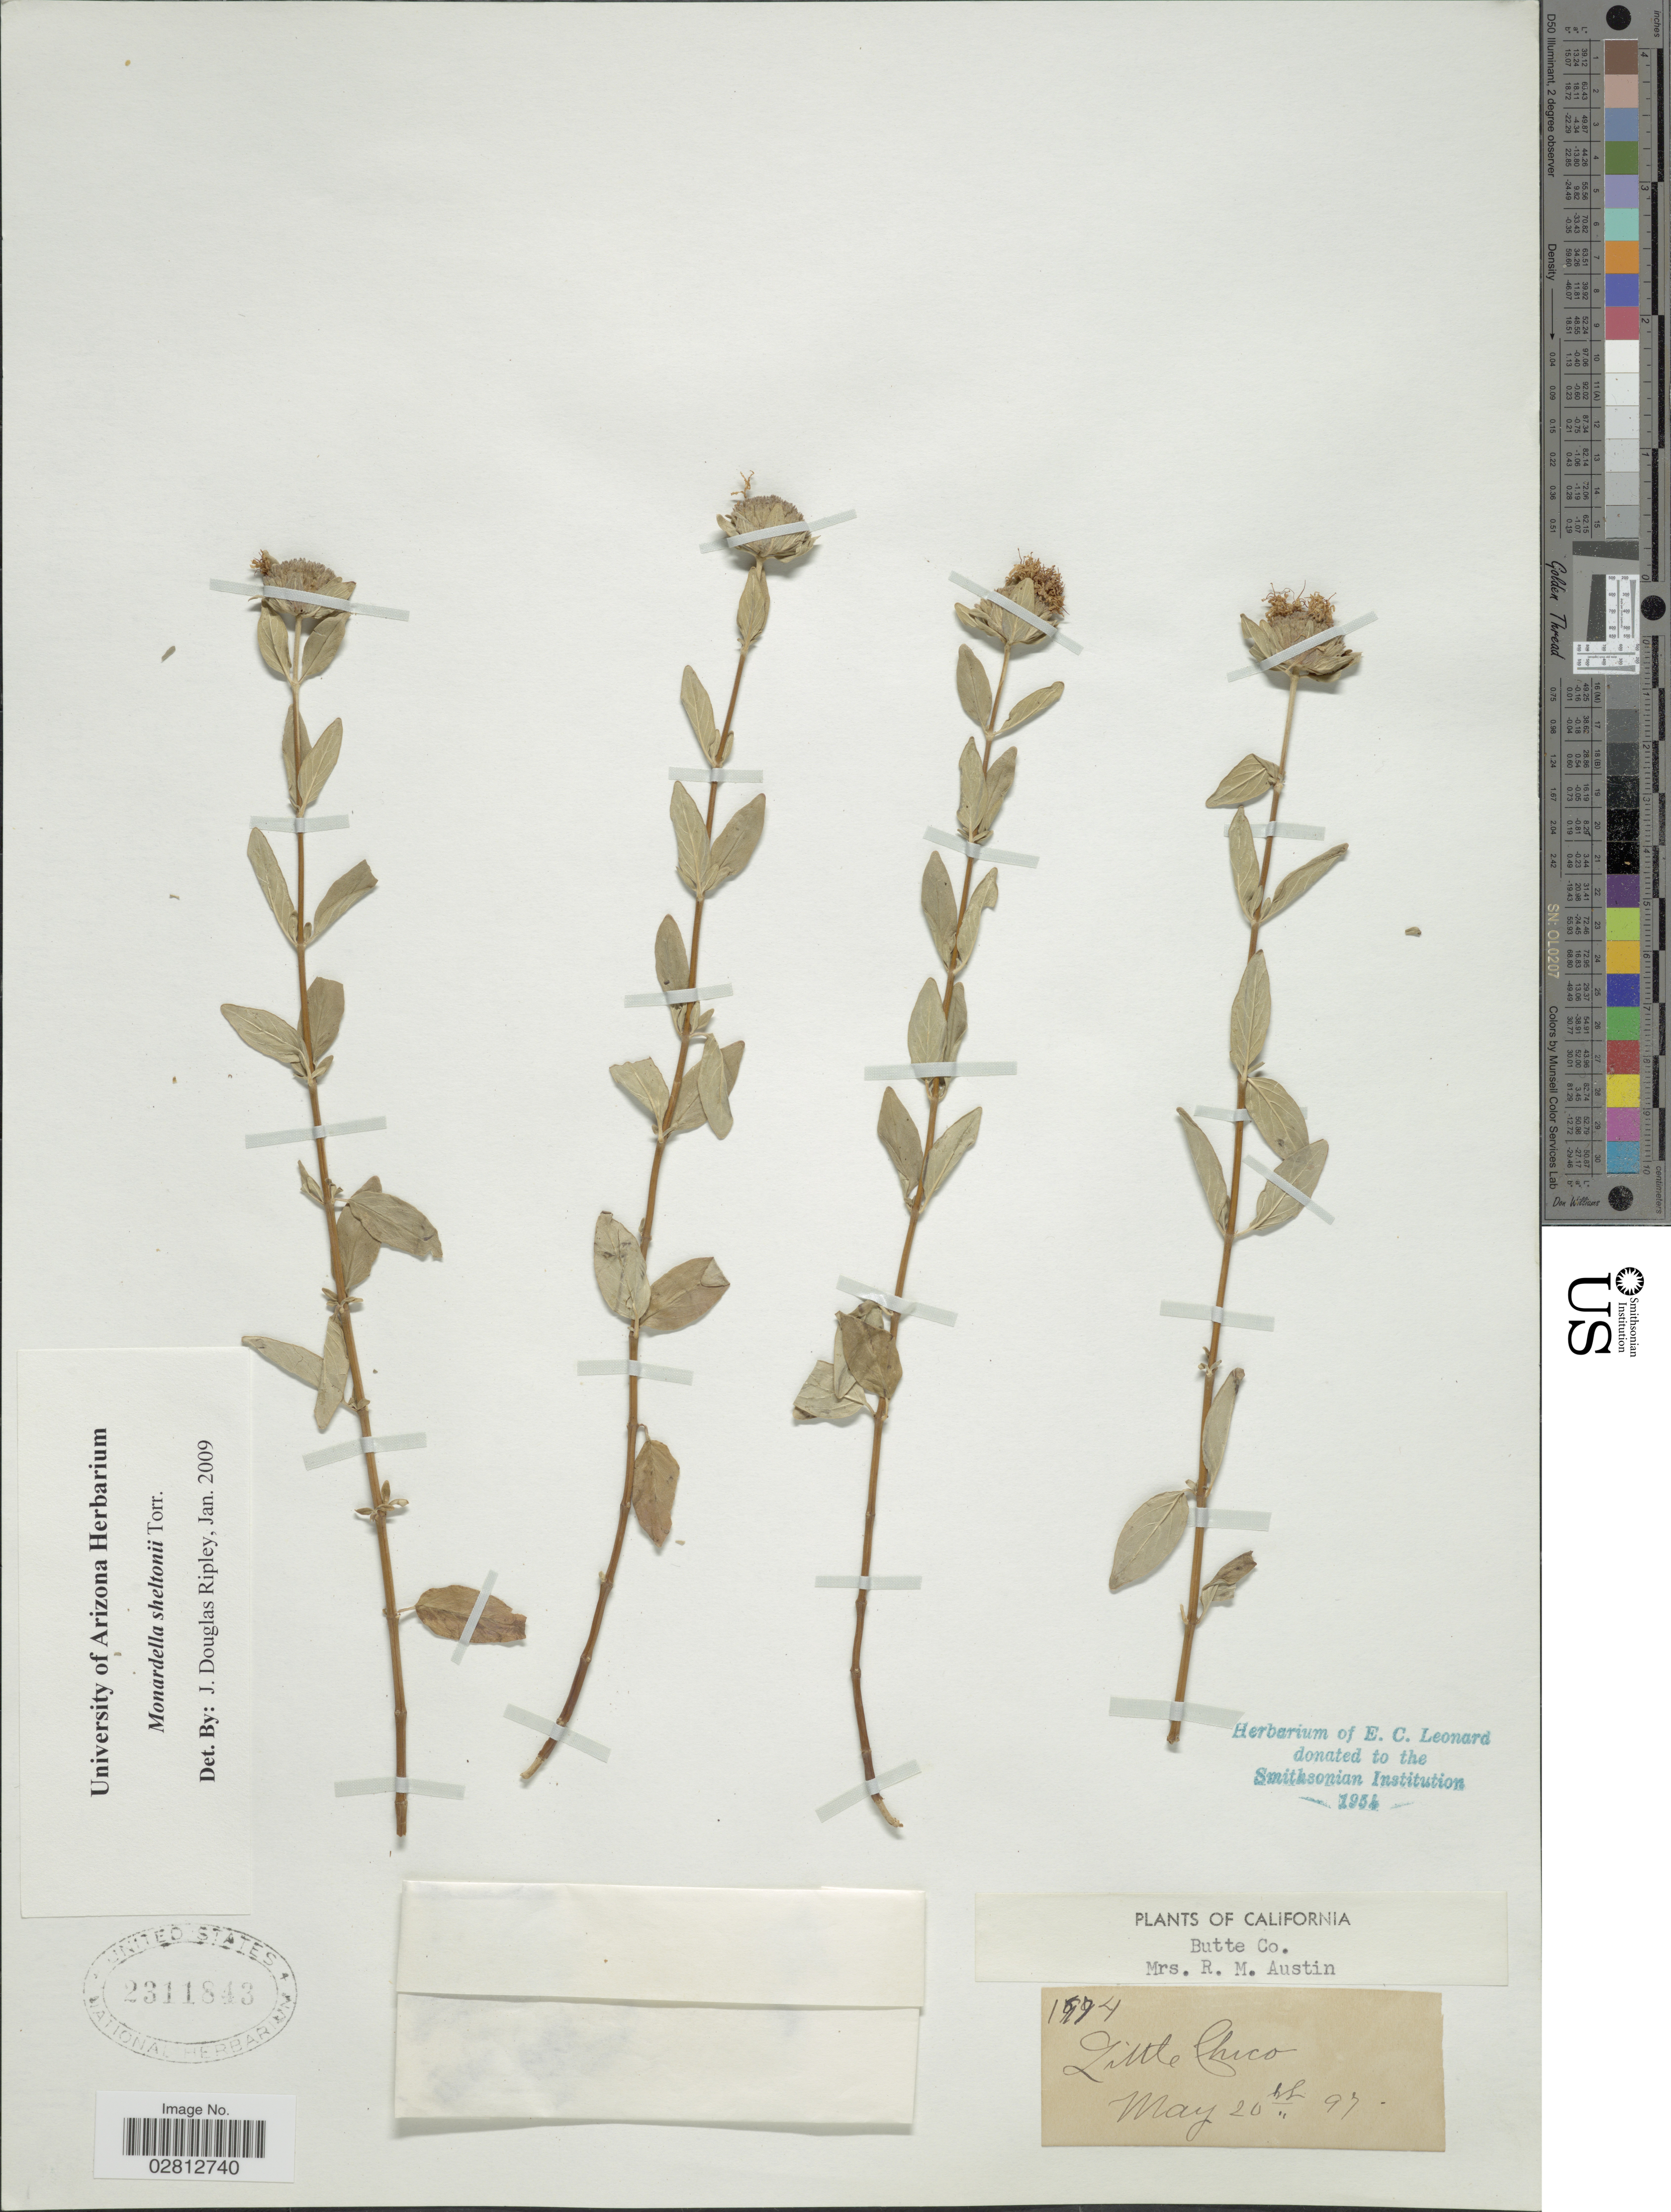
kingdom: Plantae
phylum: Tracheophyta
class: Magnoliopsida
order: Lamiales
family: Lamiaceae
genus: Monardella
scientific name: Monardella sheltonii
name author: Torr. ex Durand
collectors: R. Austin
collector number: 1994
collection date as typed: Transcribed d/m/y: 20/5/97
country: United States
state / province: California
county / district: Butte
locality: Butte Co., Little Chico.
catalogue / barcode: US 2311843